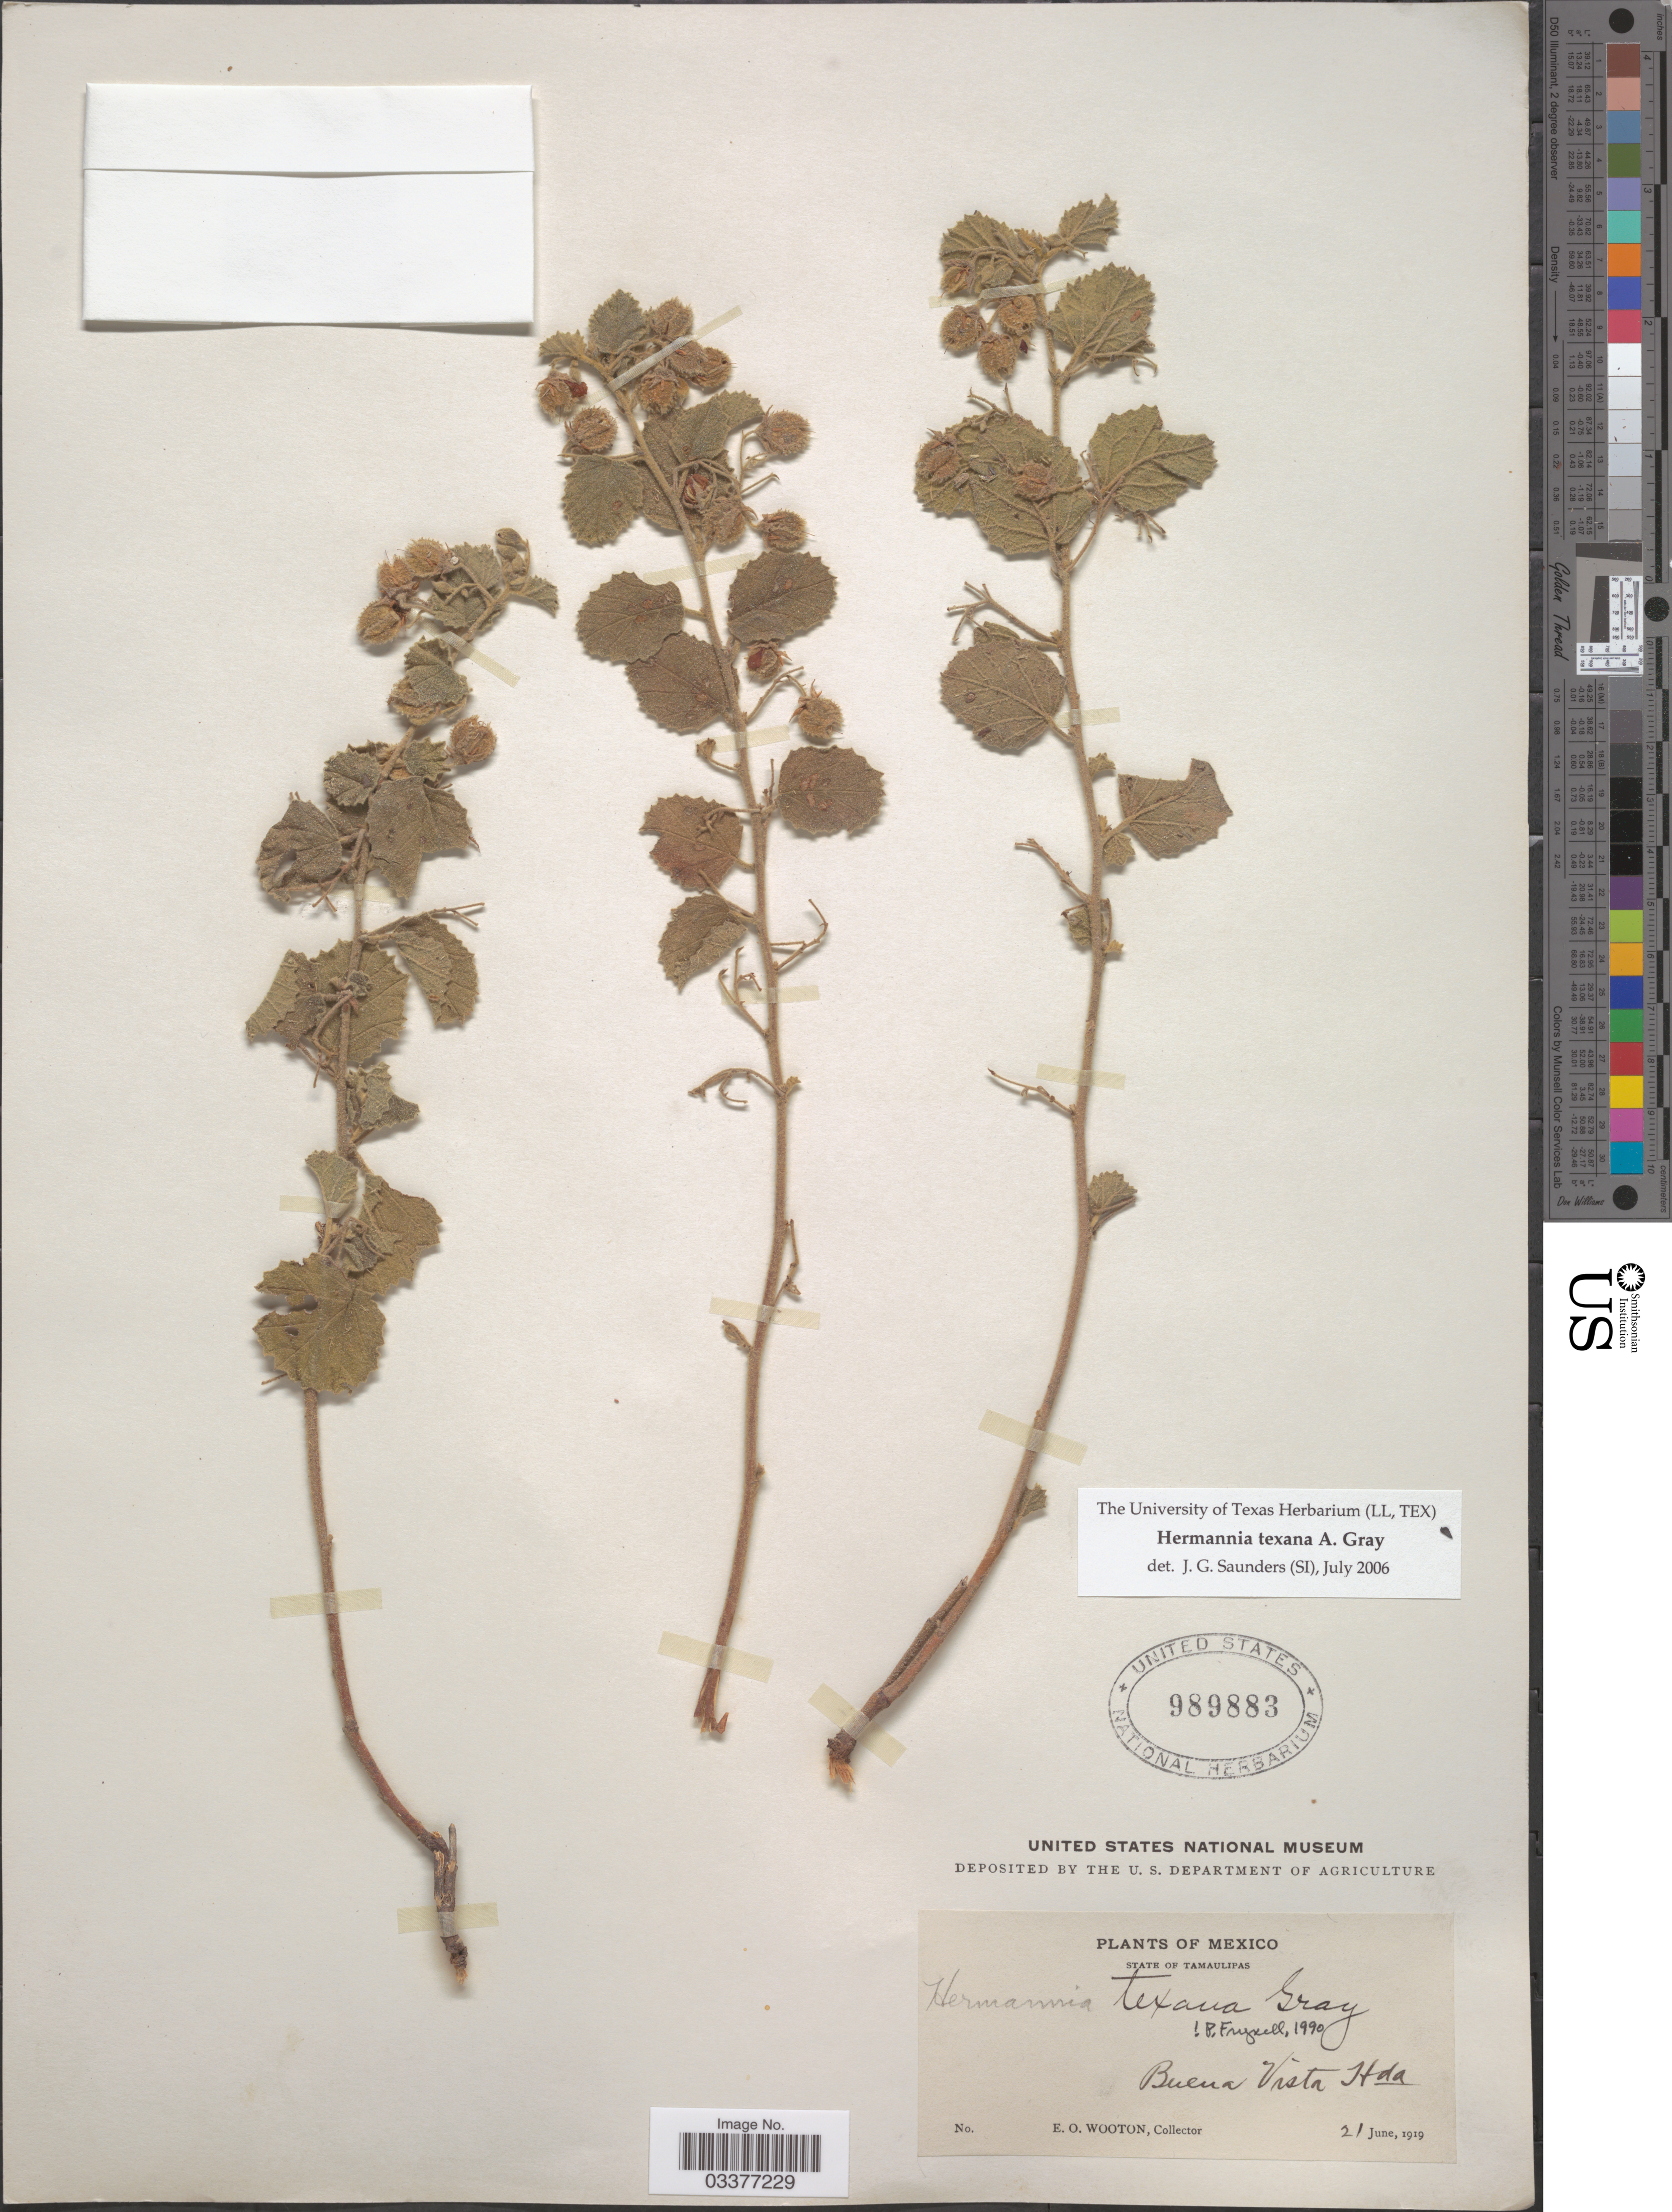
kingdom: Plantae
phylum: Tracheophyta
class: Magnoliopsida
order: Malvales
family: Malvaceae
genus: Hermannia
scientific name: Hermannia texana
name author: A. Gray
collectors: E. O. Wooton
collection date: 1919-06-21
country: Mexico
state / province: Tamaulipas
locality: Buena Vista Hda.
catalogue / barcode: US 989883